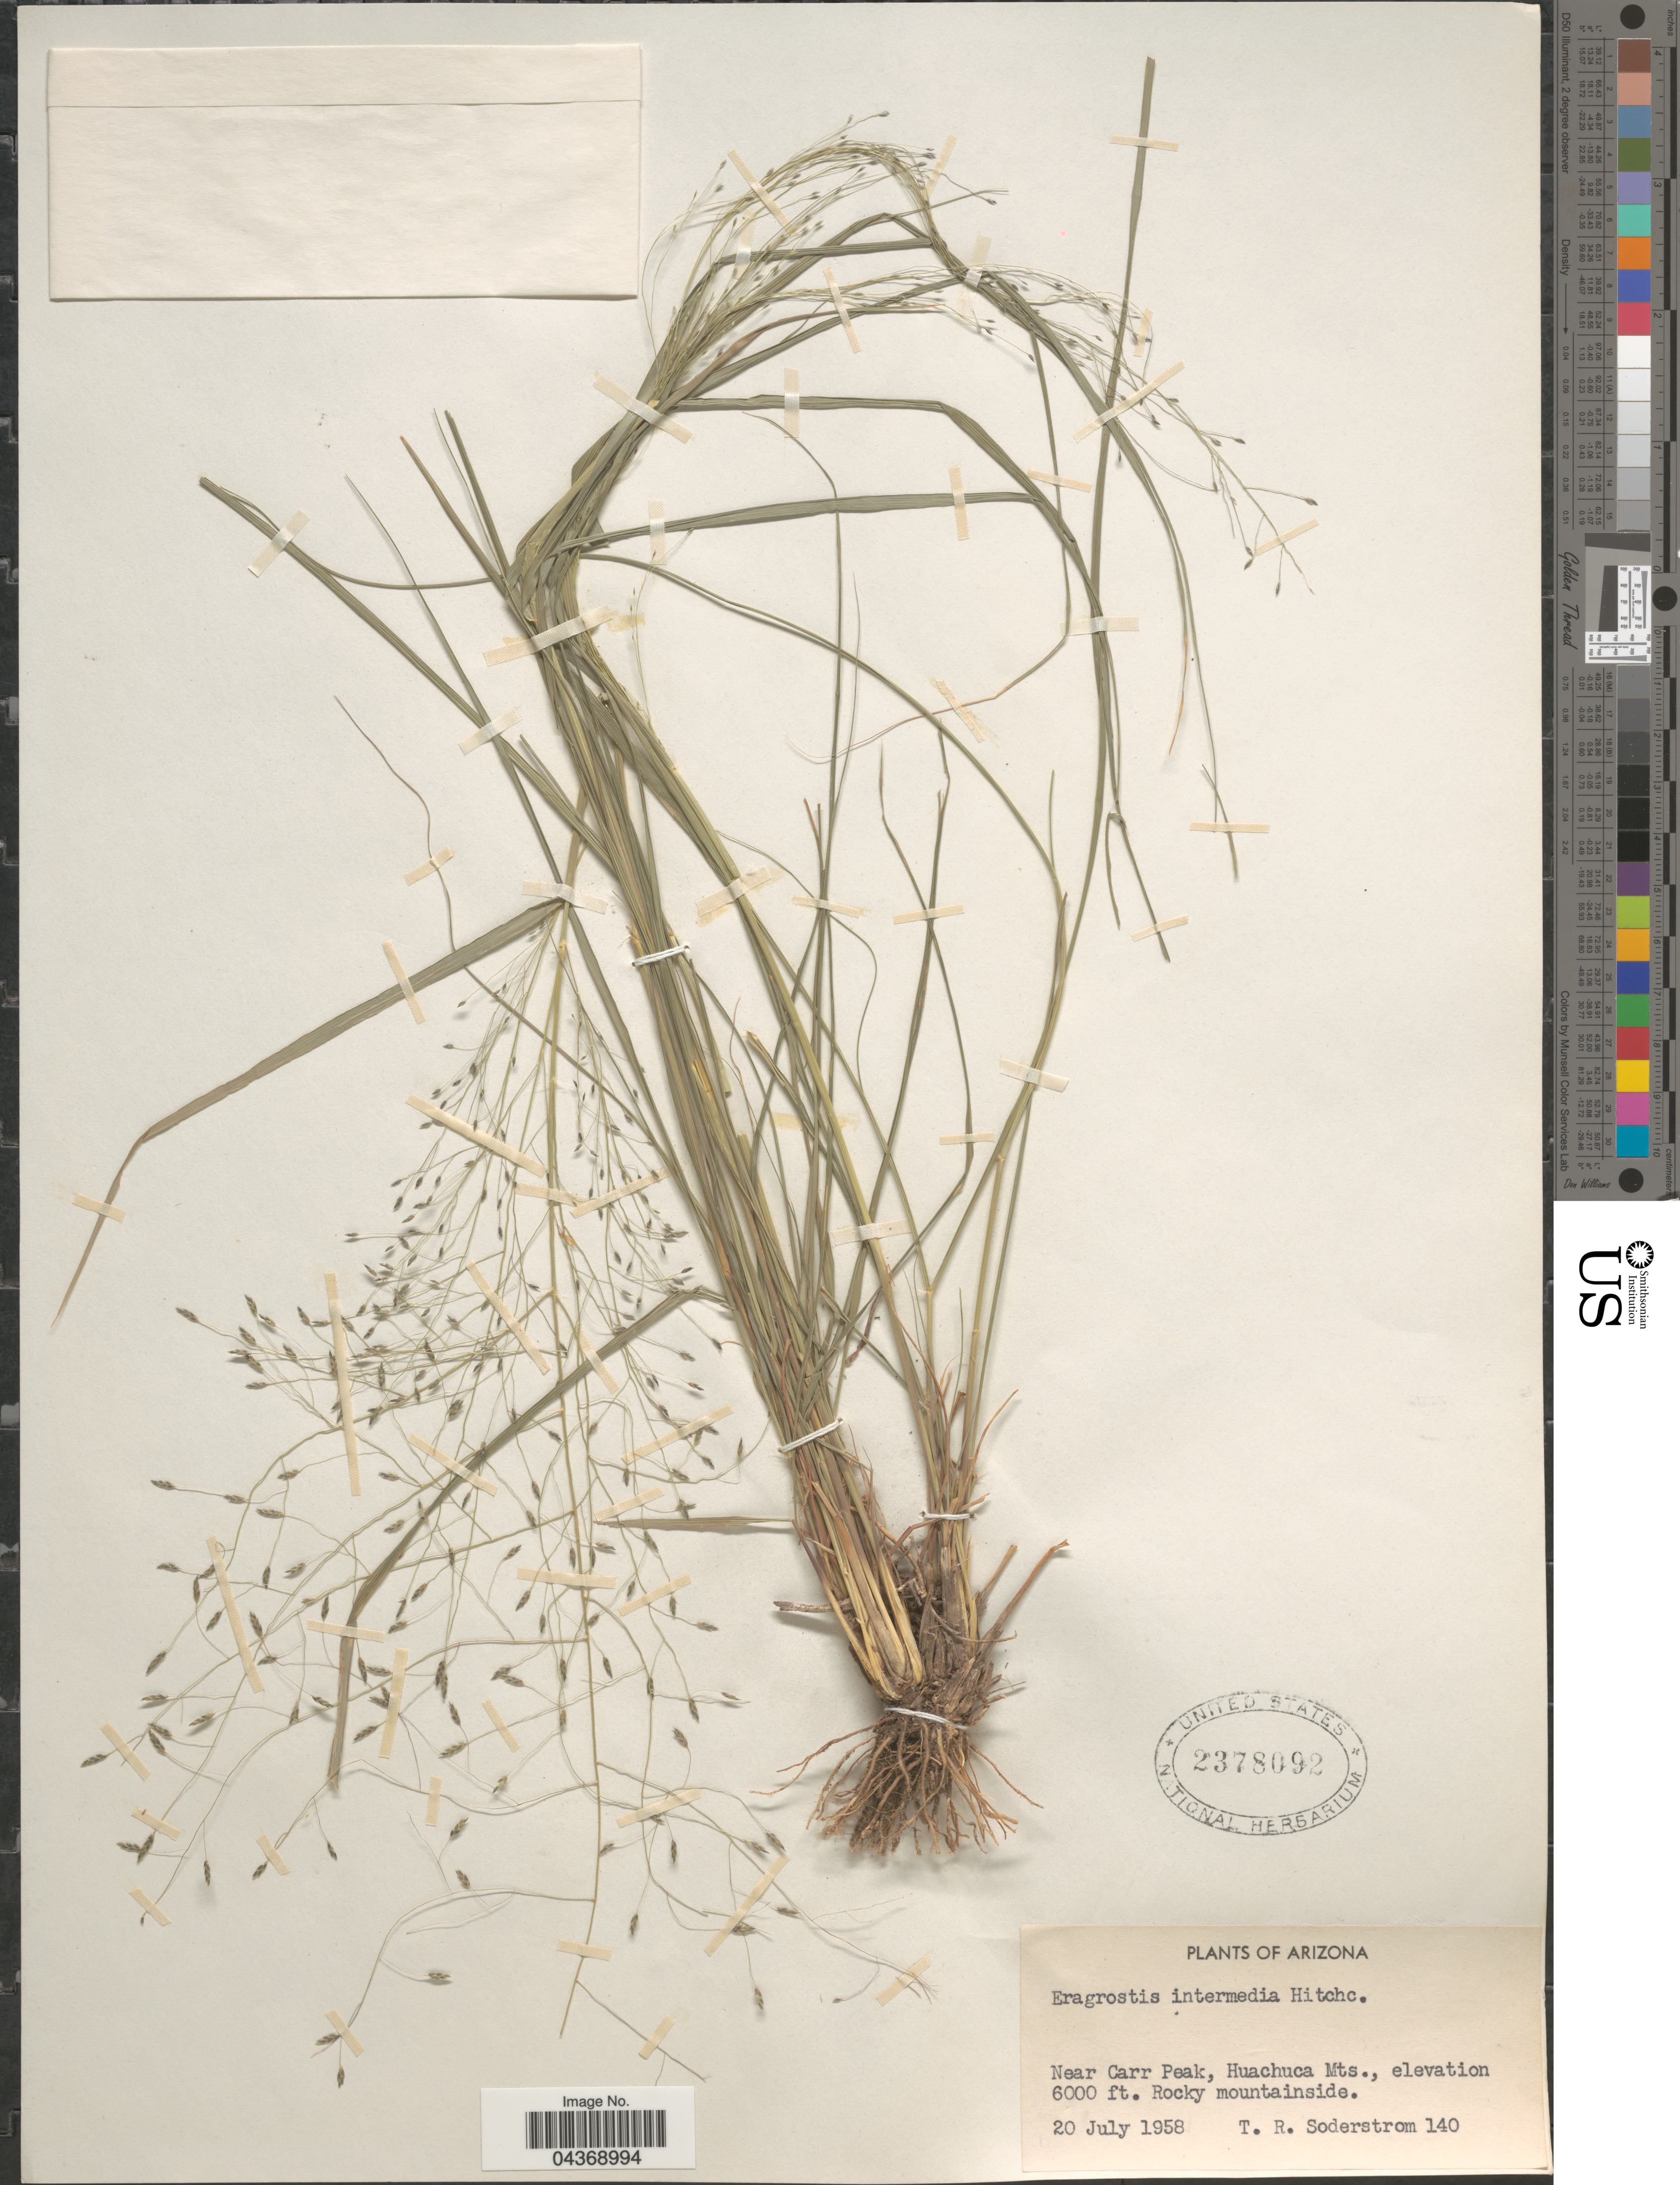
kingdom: Plantae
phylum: Tracheophyta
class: Liliopsida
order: Poales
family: Poaceae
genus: Eragrostis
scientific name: Eragrostis intermedia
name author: Hitchc.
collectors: T. R. Soderstrom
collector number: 140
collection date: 1958-07-20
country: United States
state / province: Arizona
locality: Near Carr Peak, Huachuca Mts.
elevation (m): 1829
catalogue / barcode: US 2378092